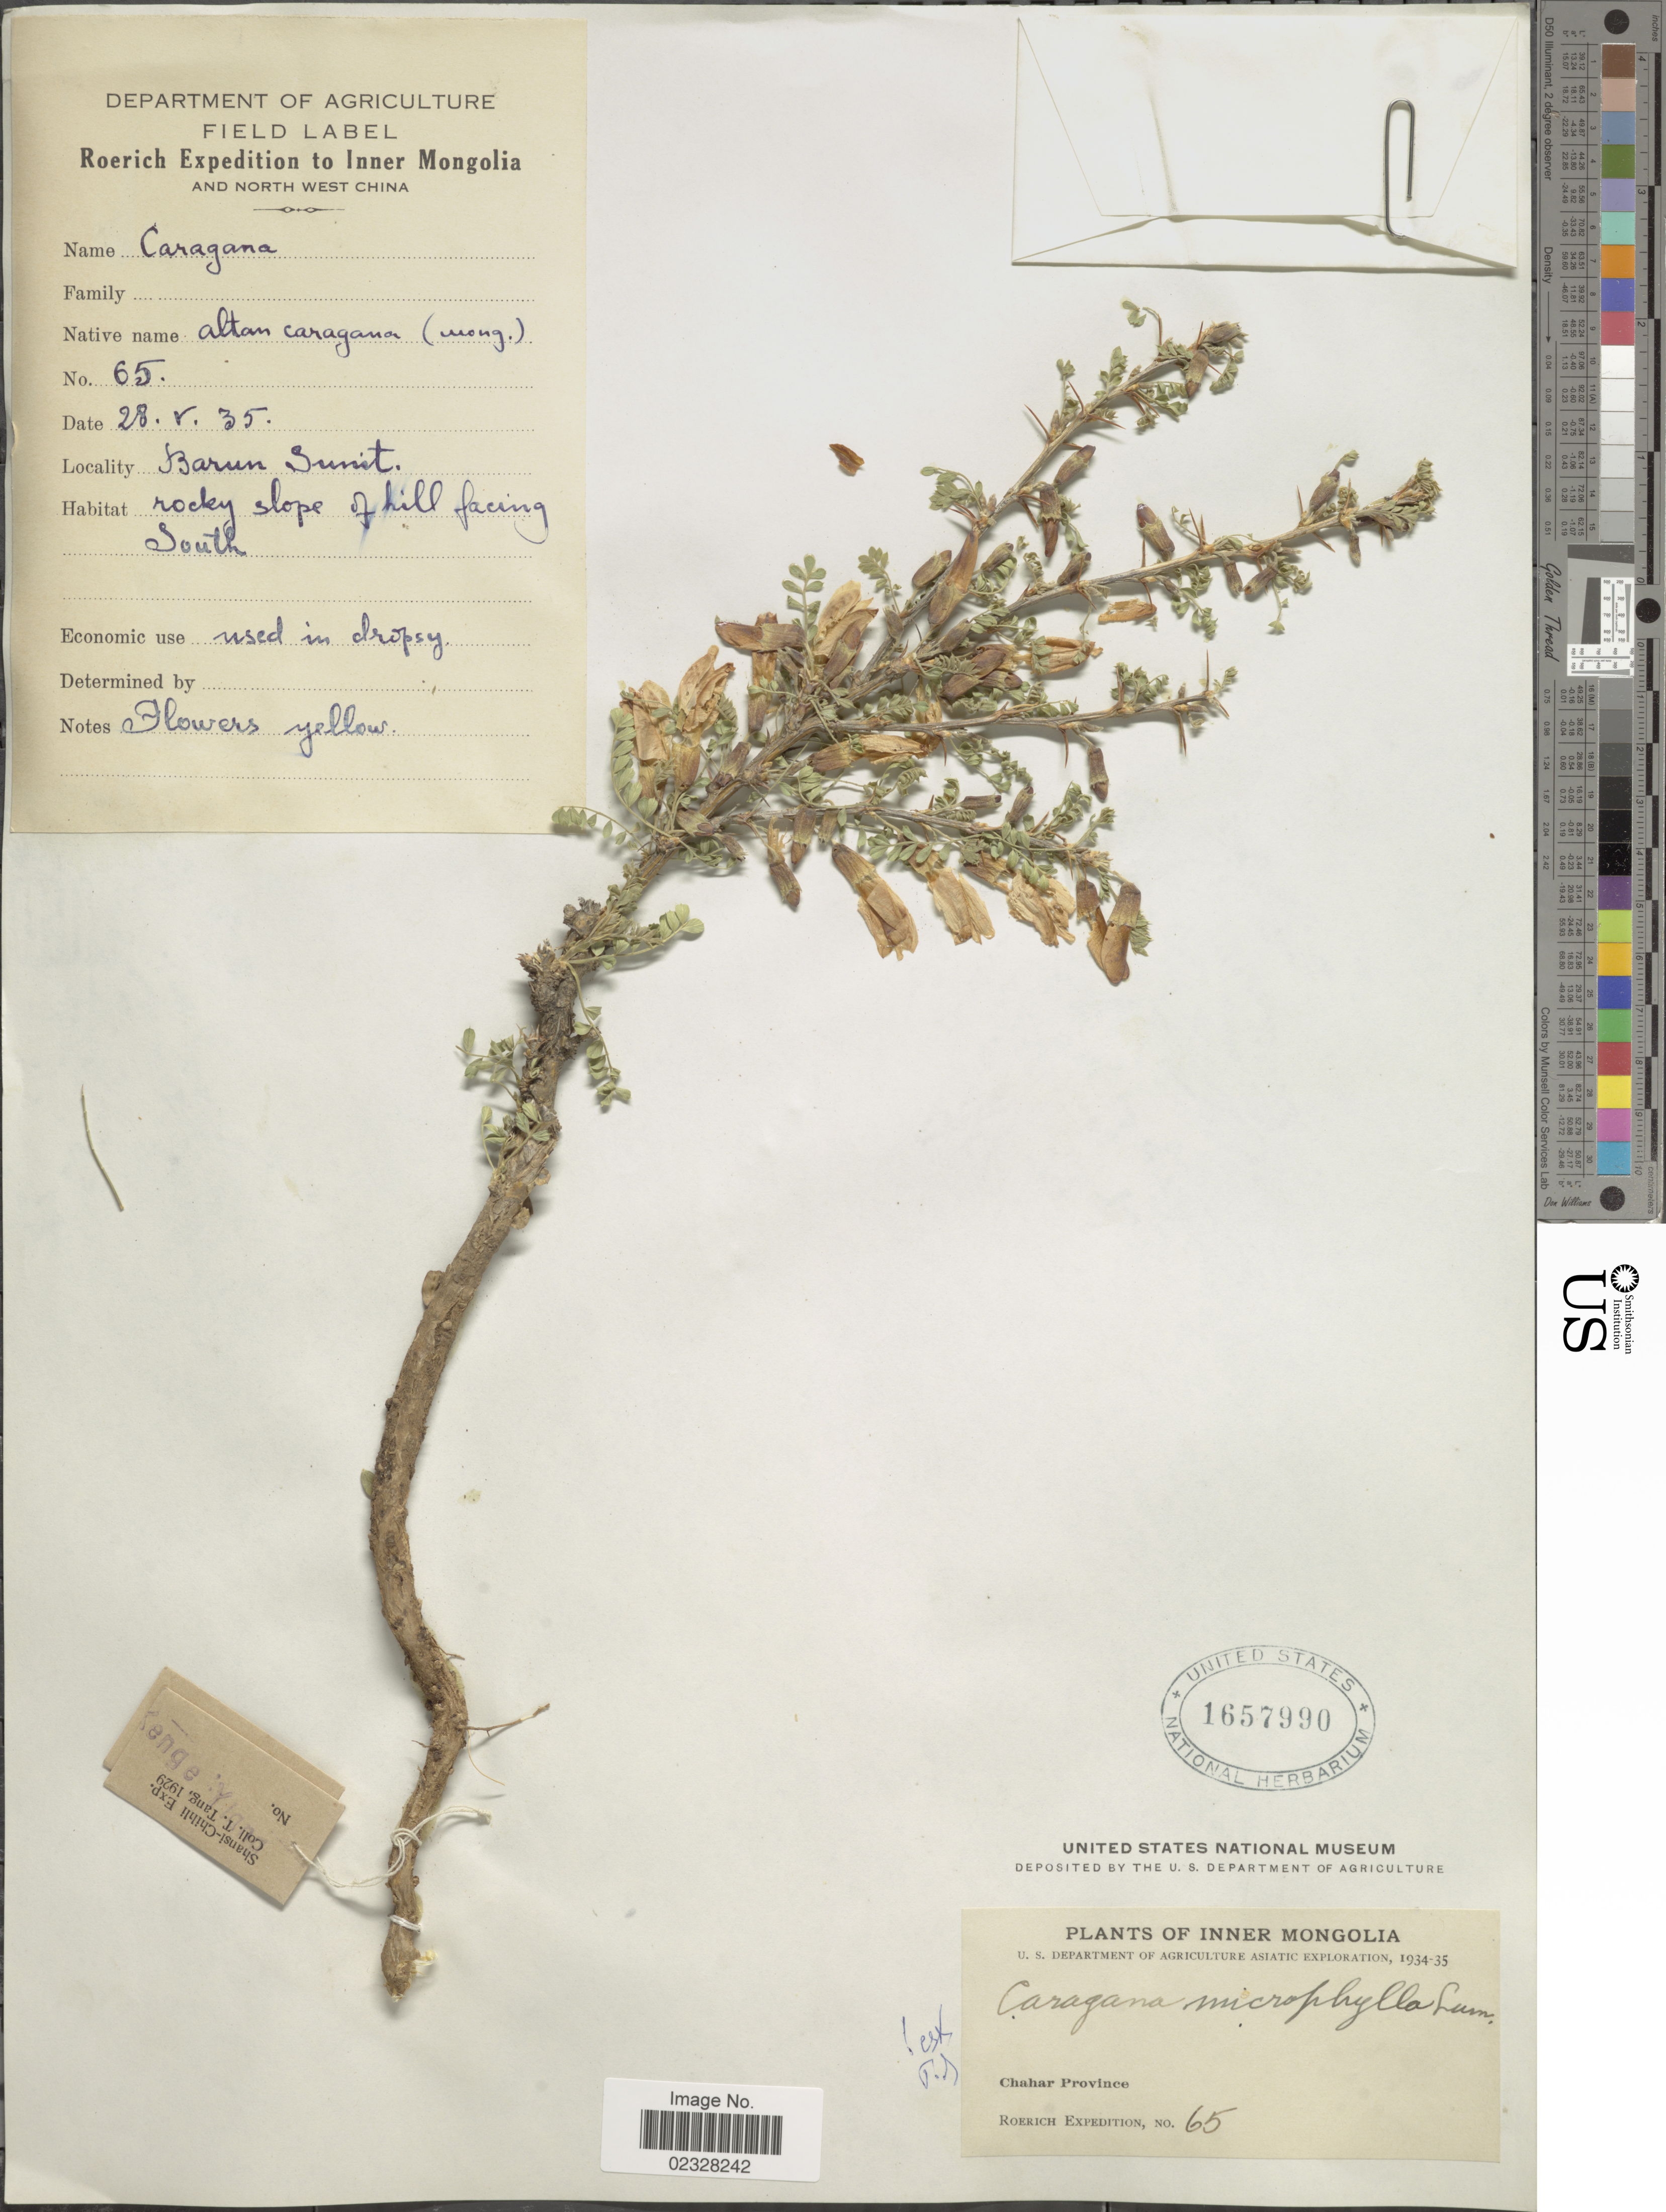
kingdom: Plantae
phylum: Tracheophyta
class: Magnoliopsida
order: Fabales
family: Fabaceae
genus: Caragana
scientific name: Caragana microphylla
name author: Lam.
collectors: Roerich Expedition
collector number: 65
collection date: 1935-05-28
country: China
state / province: Nei Monggol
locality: Inner Mongolia. Chahar Province. Barun Summit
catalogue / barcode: US 1657990